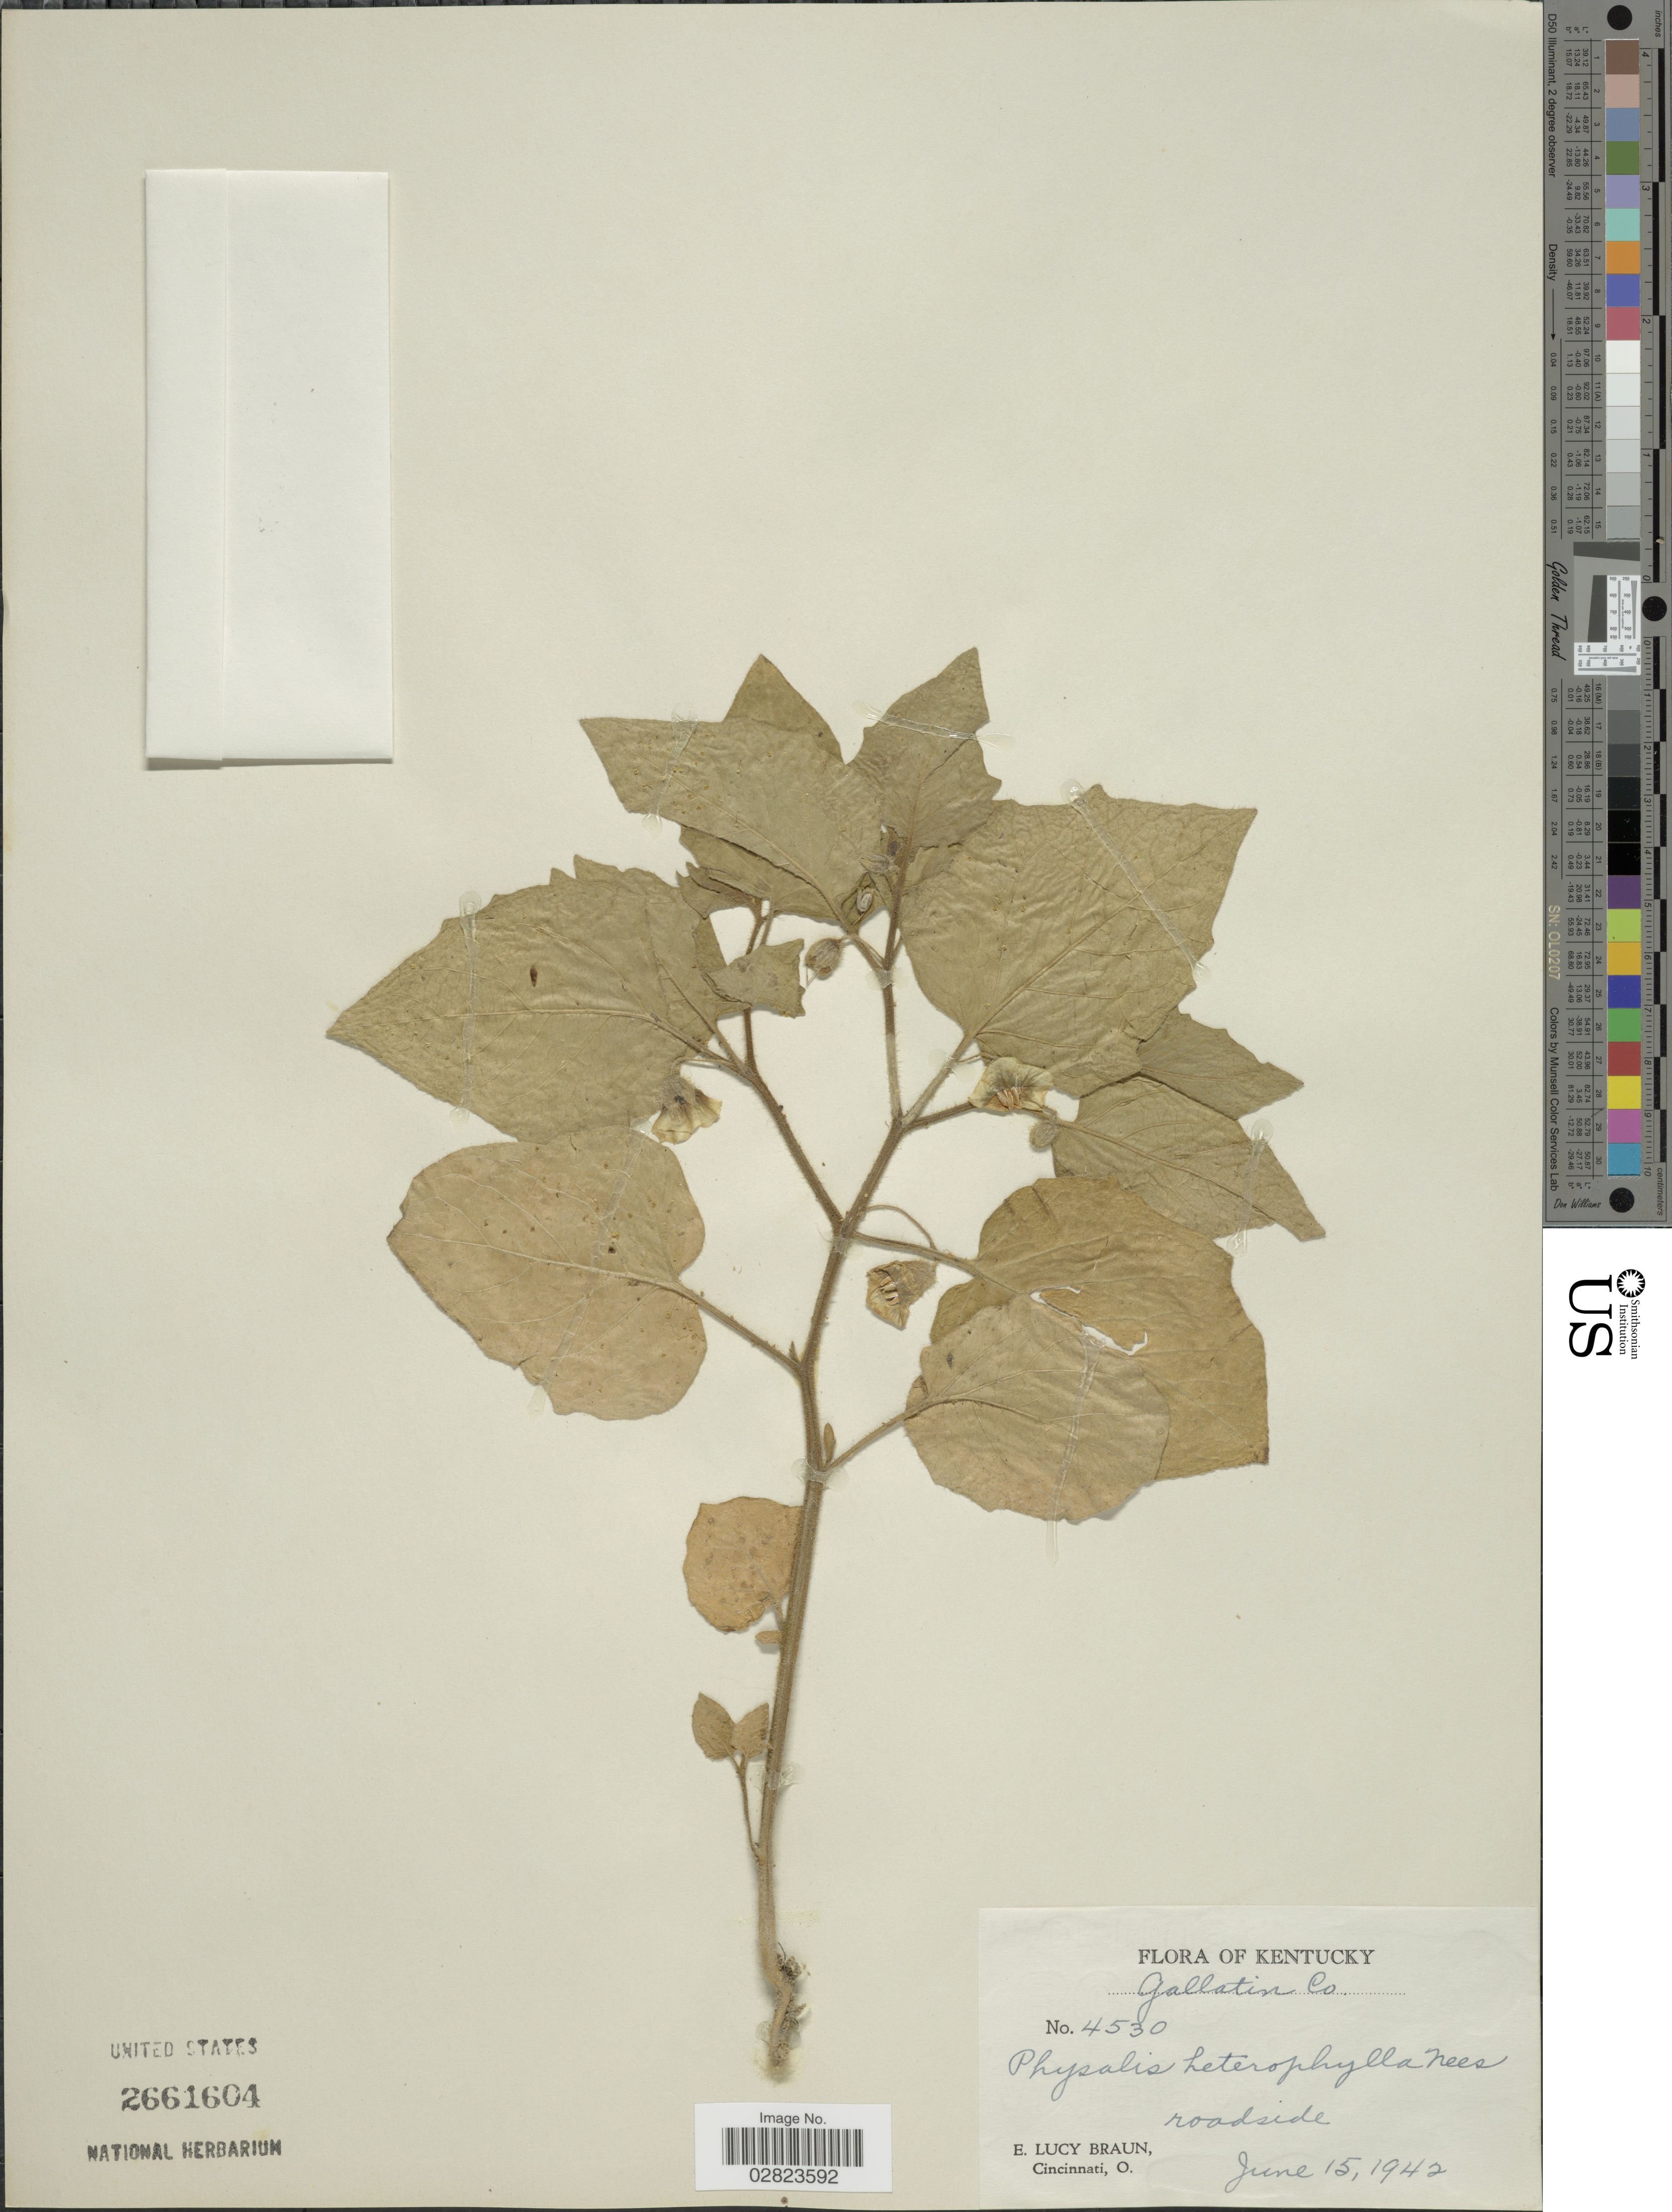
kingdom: Plantae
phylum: Tracheophyta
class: Magnoliopsida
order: Solanales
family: Solanaceae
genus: Physalis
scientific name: Physalis heterophylla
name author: Nees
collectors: E. L. Braun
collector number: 4530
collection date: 1942-06-15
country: United States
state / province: Kentucky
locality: Gallatin Co.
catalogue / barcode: US 2661604